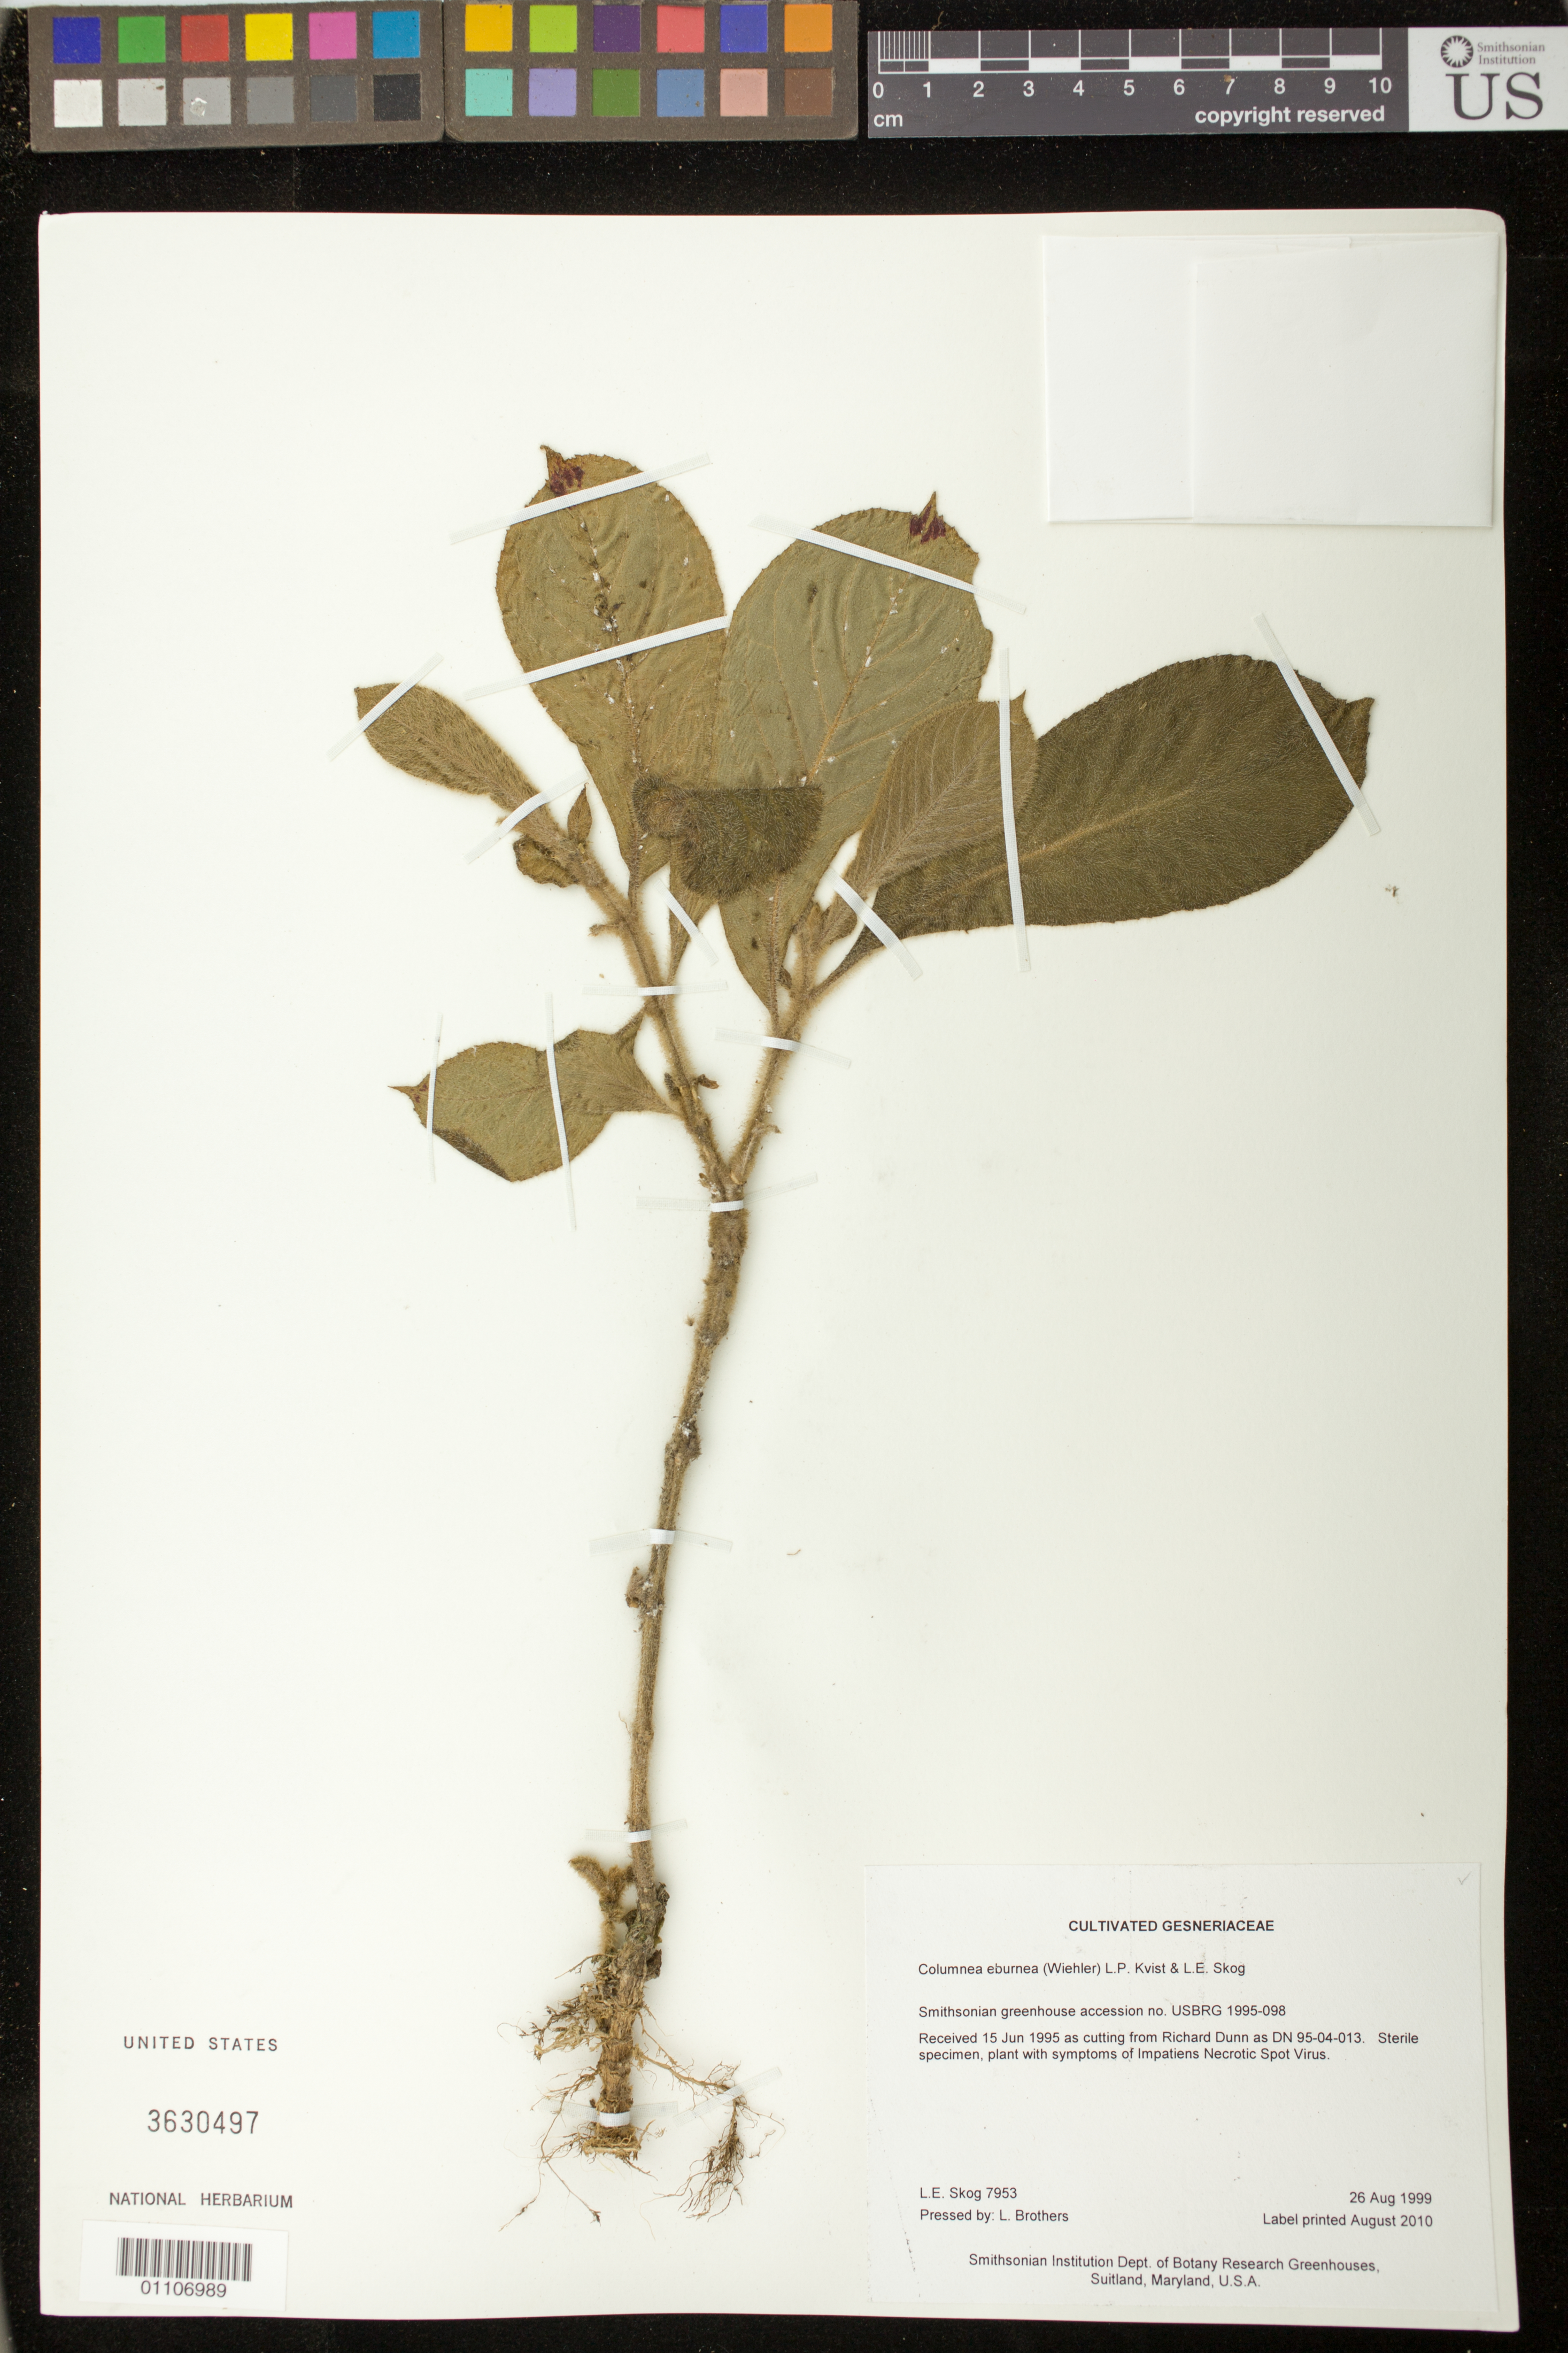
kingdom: Plantae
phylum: Tracheophyta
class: Magnoliopsida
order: Lamiales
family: Gesneriaceae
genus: Columnea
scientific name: Columnea eburnea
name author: (Wiehler) L.P. Kvist & L.E. Skog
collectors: L. E. Skog & L. Brothers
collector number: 7953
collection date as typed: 26 Aug 1999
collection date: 1999-08-26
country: United States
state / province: Maryland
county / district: Prince George's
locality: Smithsonian Institution Dept. of Botany Research Greenhouses, Suitland, Maryland, U.S.A.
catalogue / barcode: US 3630497